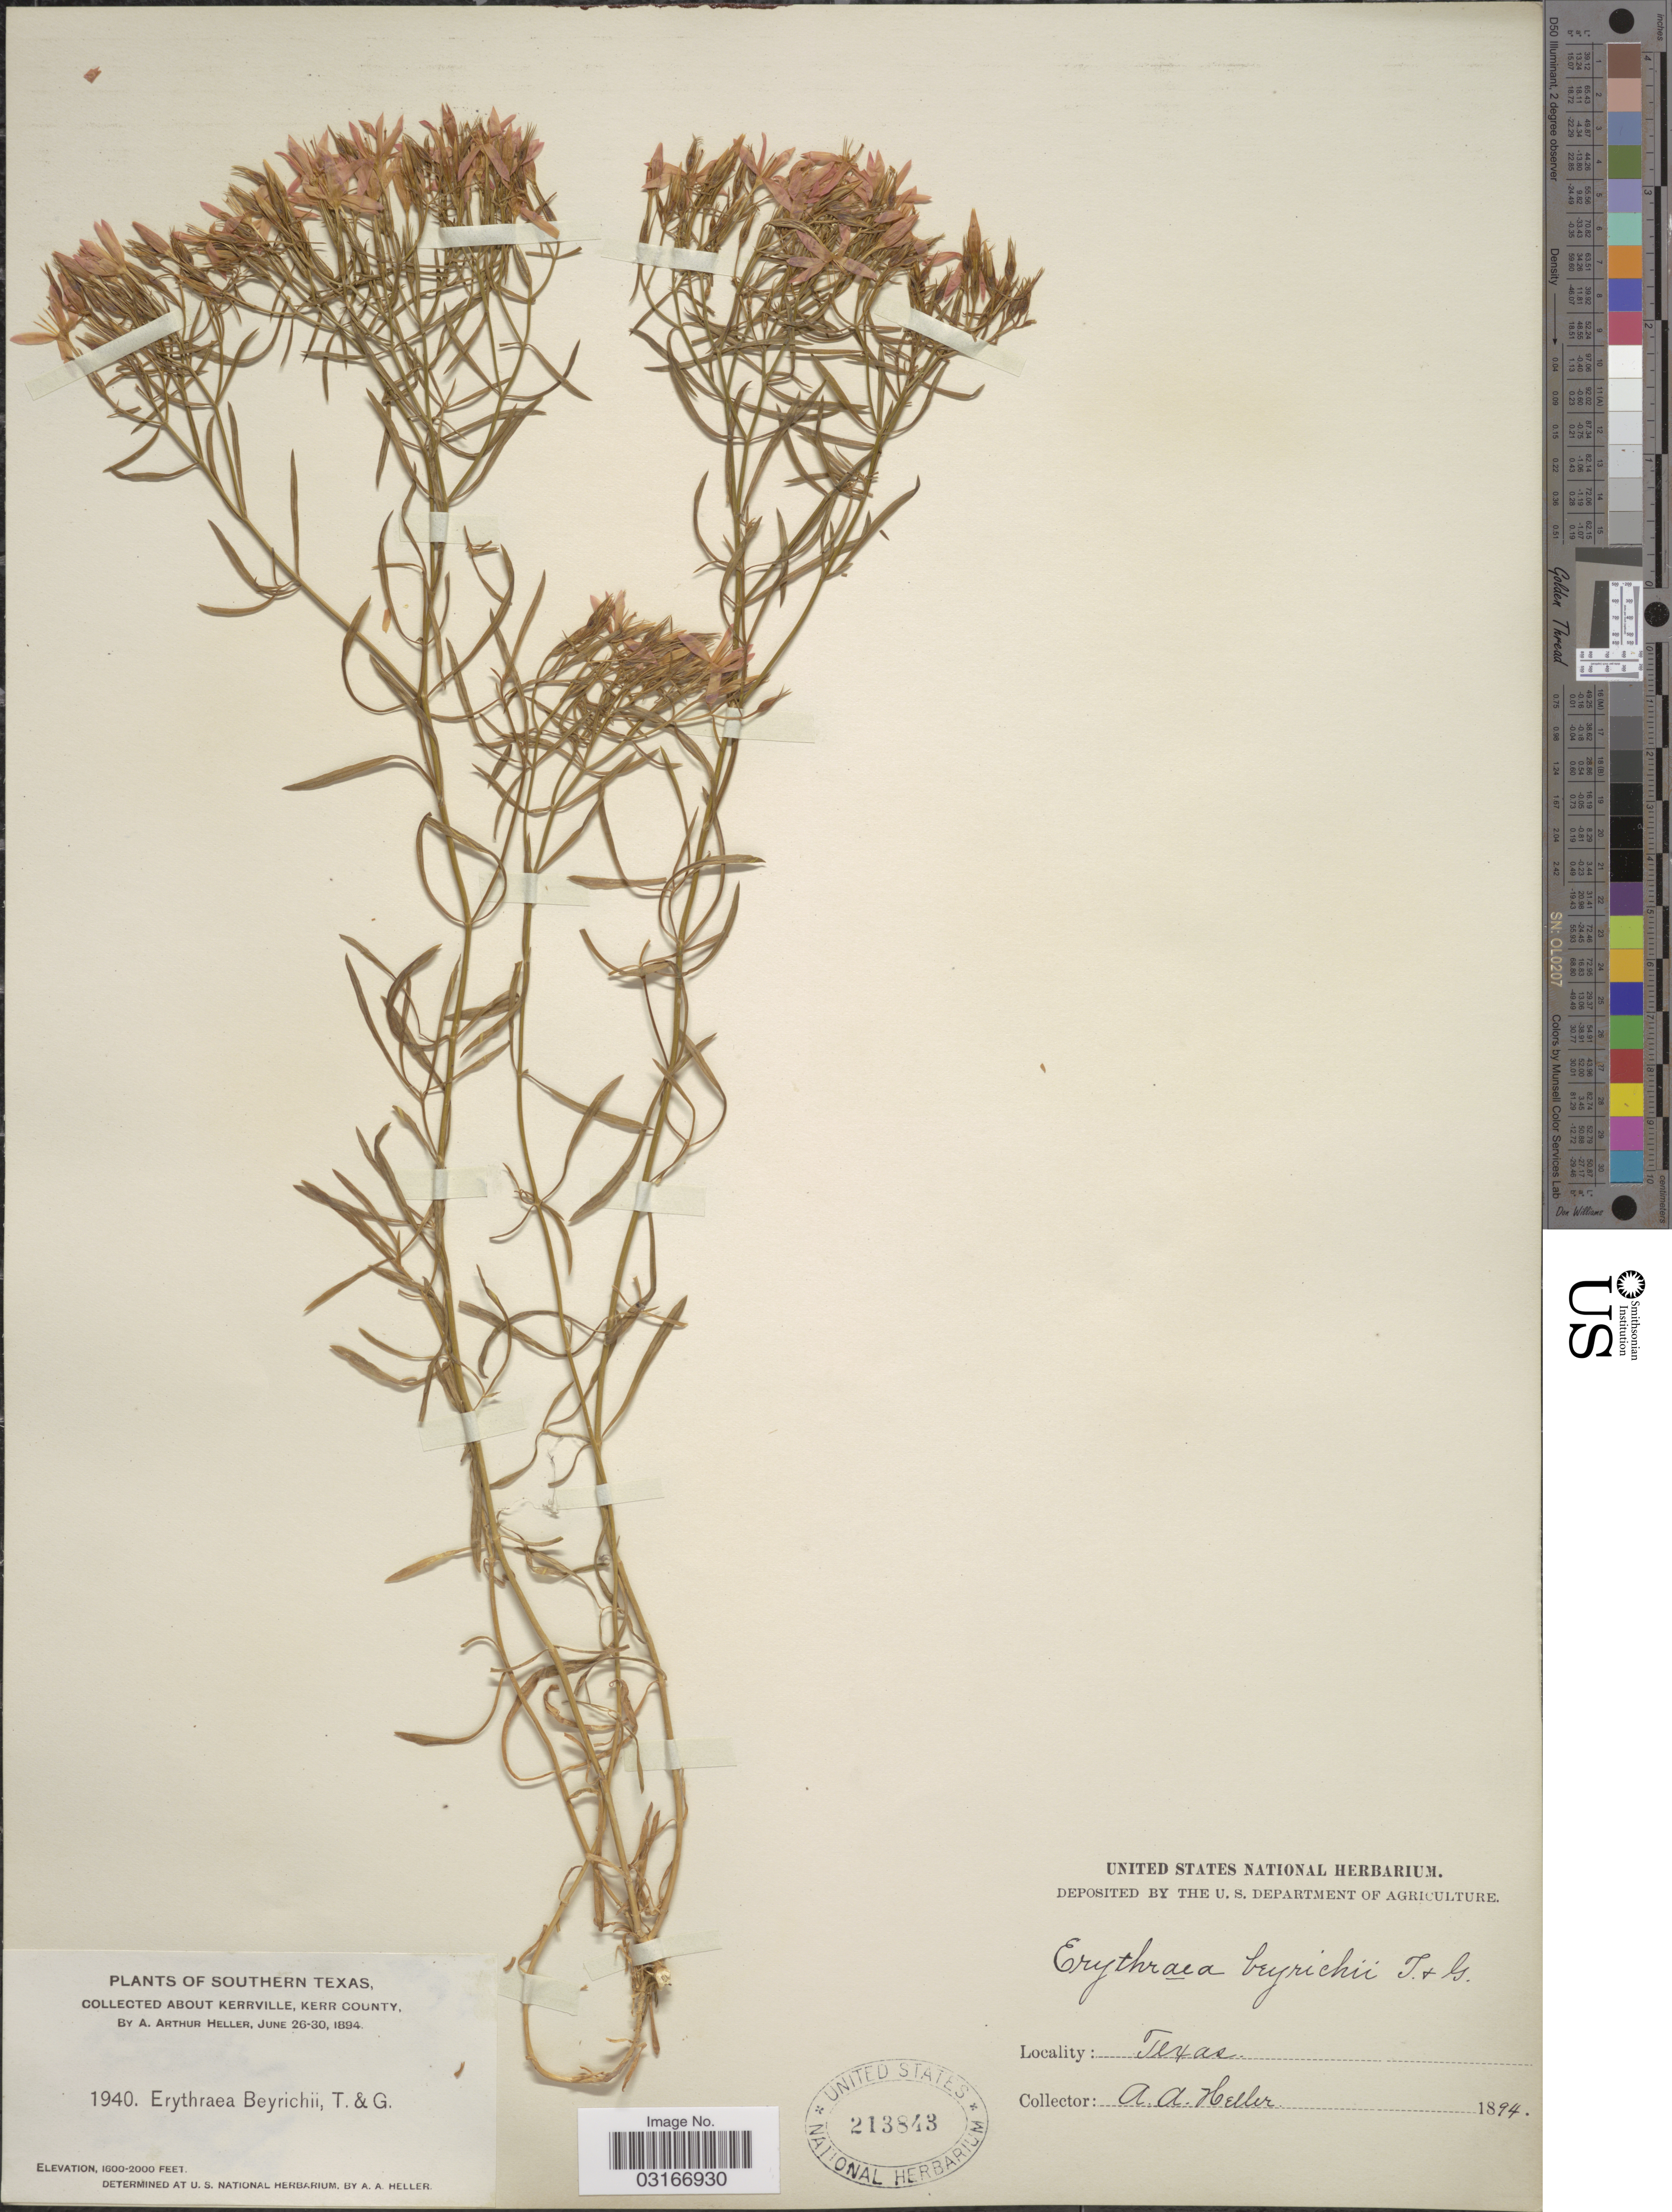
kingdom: Plantae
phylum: Tracheophyta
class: Magnoliopsida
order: Gentianales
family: Gentianaceae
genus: Centaurium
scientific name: Centaurium beyrichii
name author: (Torr.) B.L. Rob.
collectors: A. A. Heller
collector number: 1940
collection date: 1894-06-26/1894-06-30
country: United States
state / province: Texas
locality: Southern Texas, About Kerrville, Kerr County.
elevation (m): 488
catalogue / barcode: US 213843